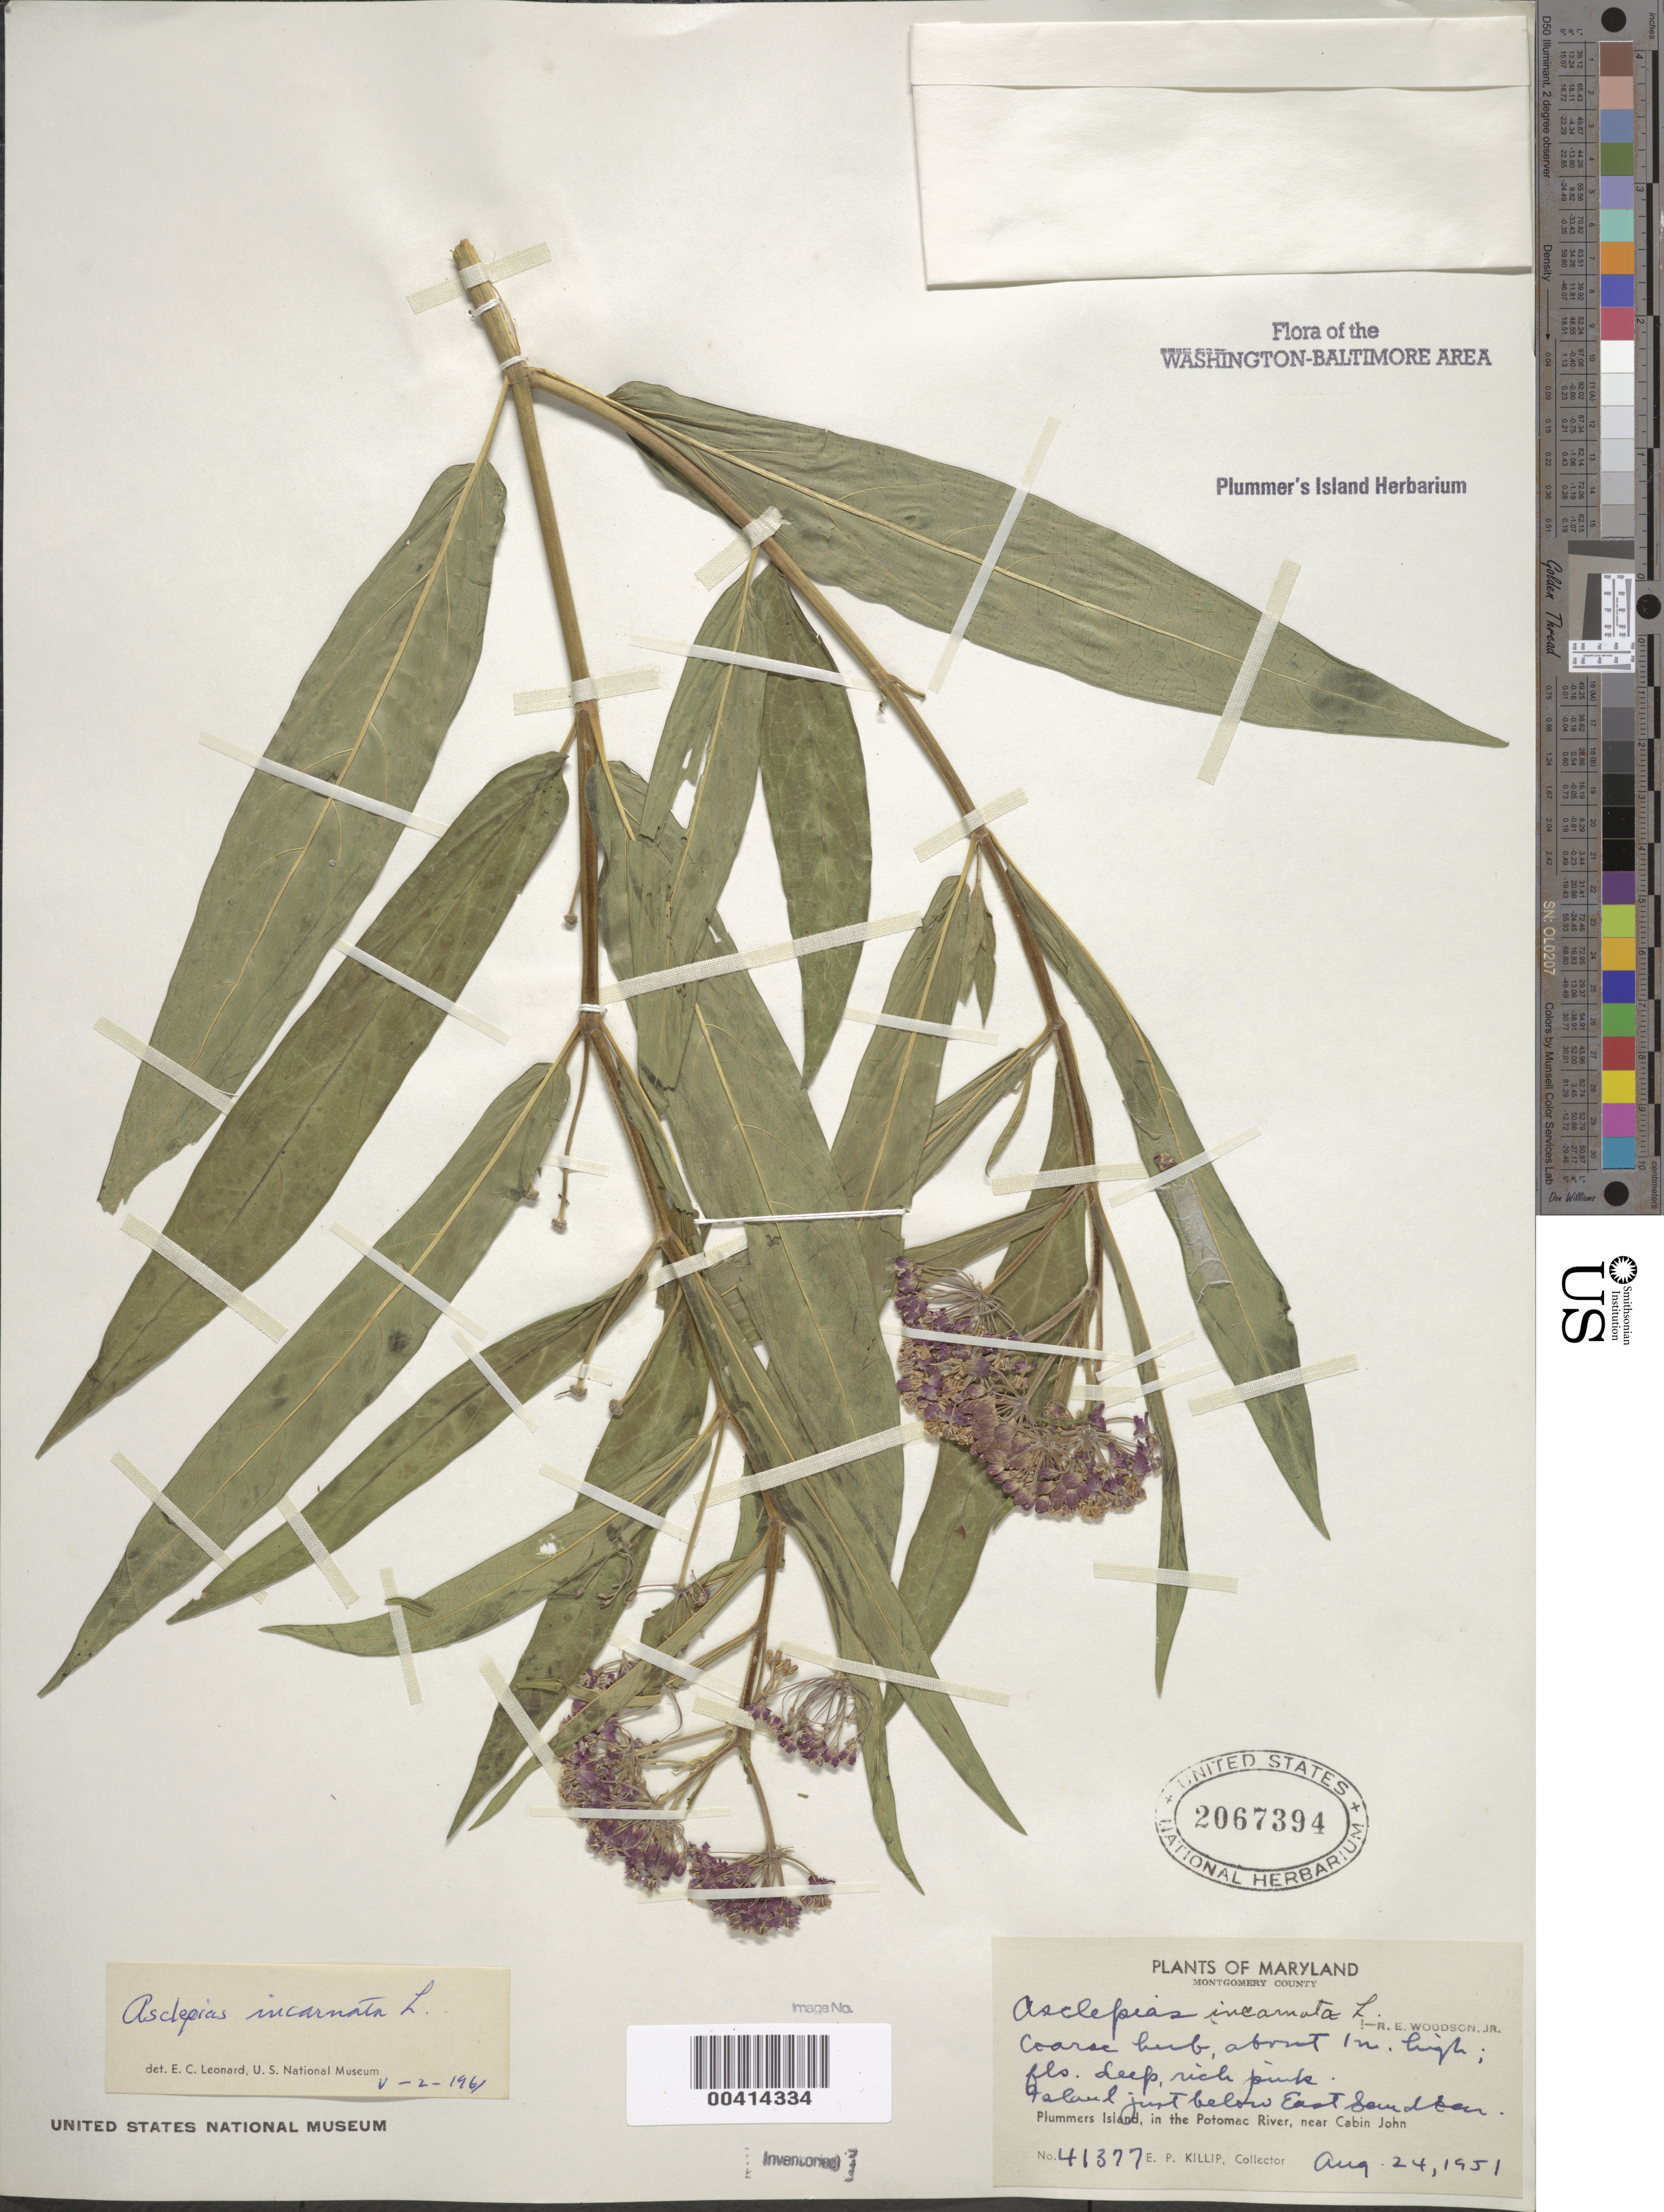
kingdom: Plantae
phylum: Tracheophyta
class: Magnoliopsida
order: Gentianales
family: Apocynaceae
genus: Asclepias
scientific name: Asclepias incarnata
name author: L.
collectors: E. P. Killip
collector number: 41377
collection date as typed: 24 Aug 1951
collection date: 1951-08-24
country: United States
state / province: Maryland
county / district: Montgomery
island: Plummers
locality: Plummer's Island, below east sandbar C. & O. Canal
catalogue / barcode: US 2067394